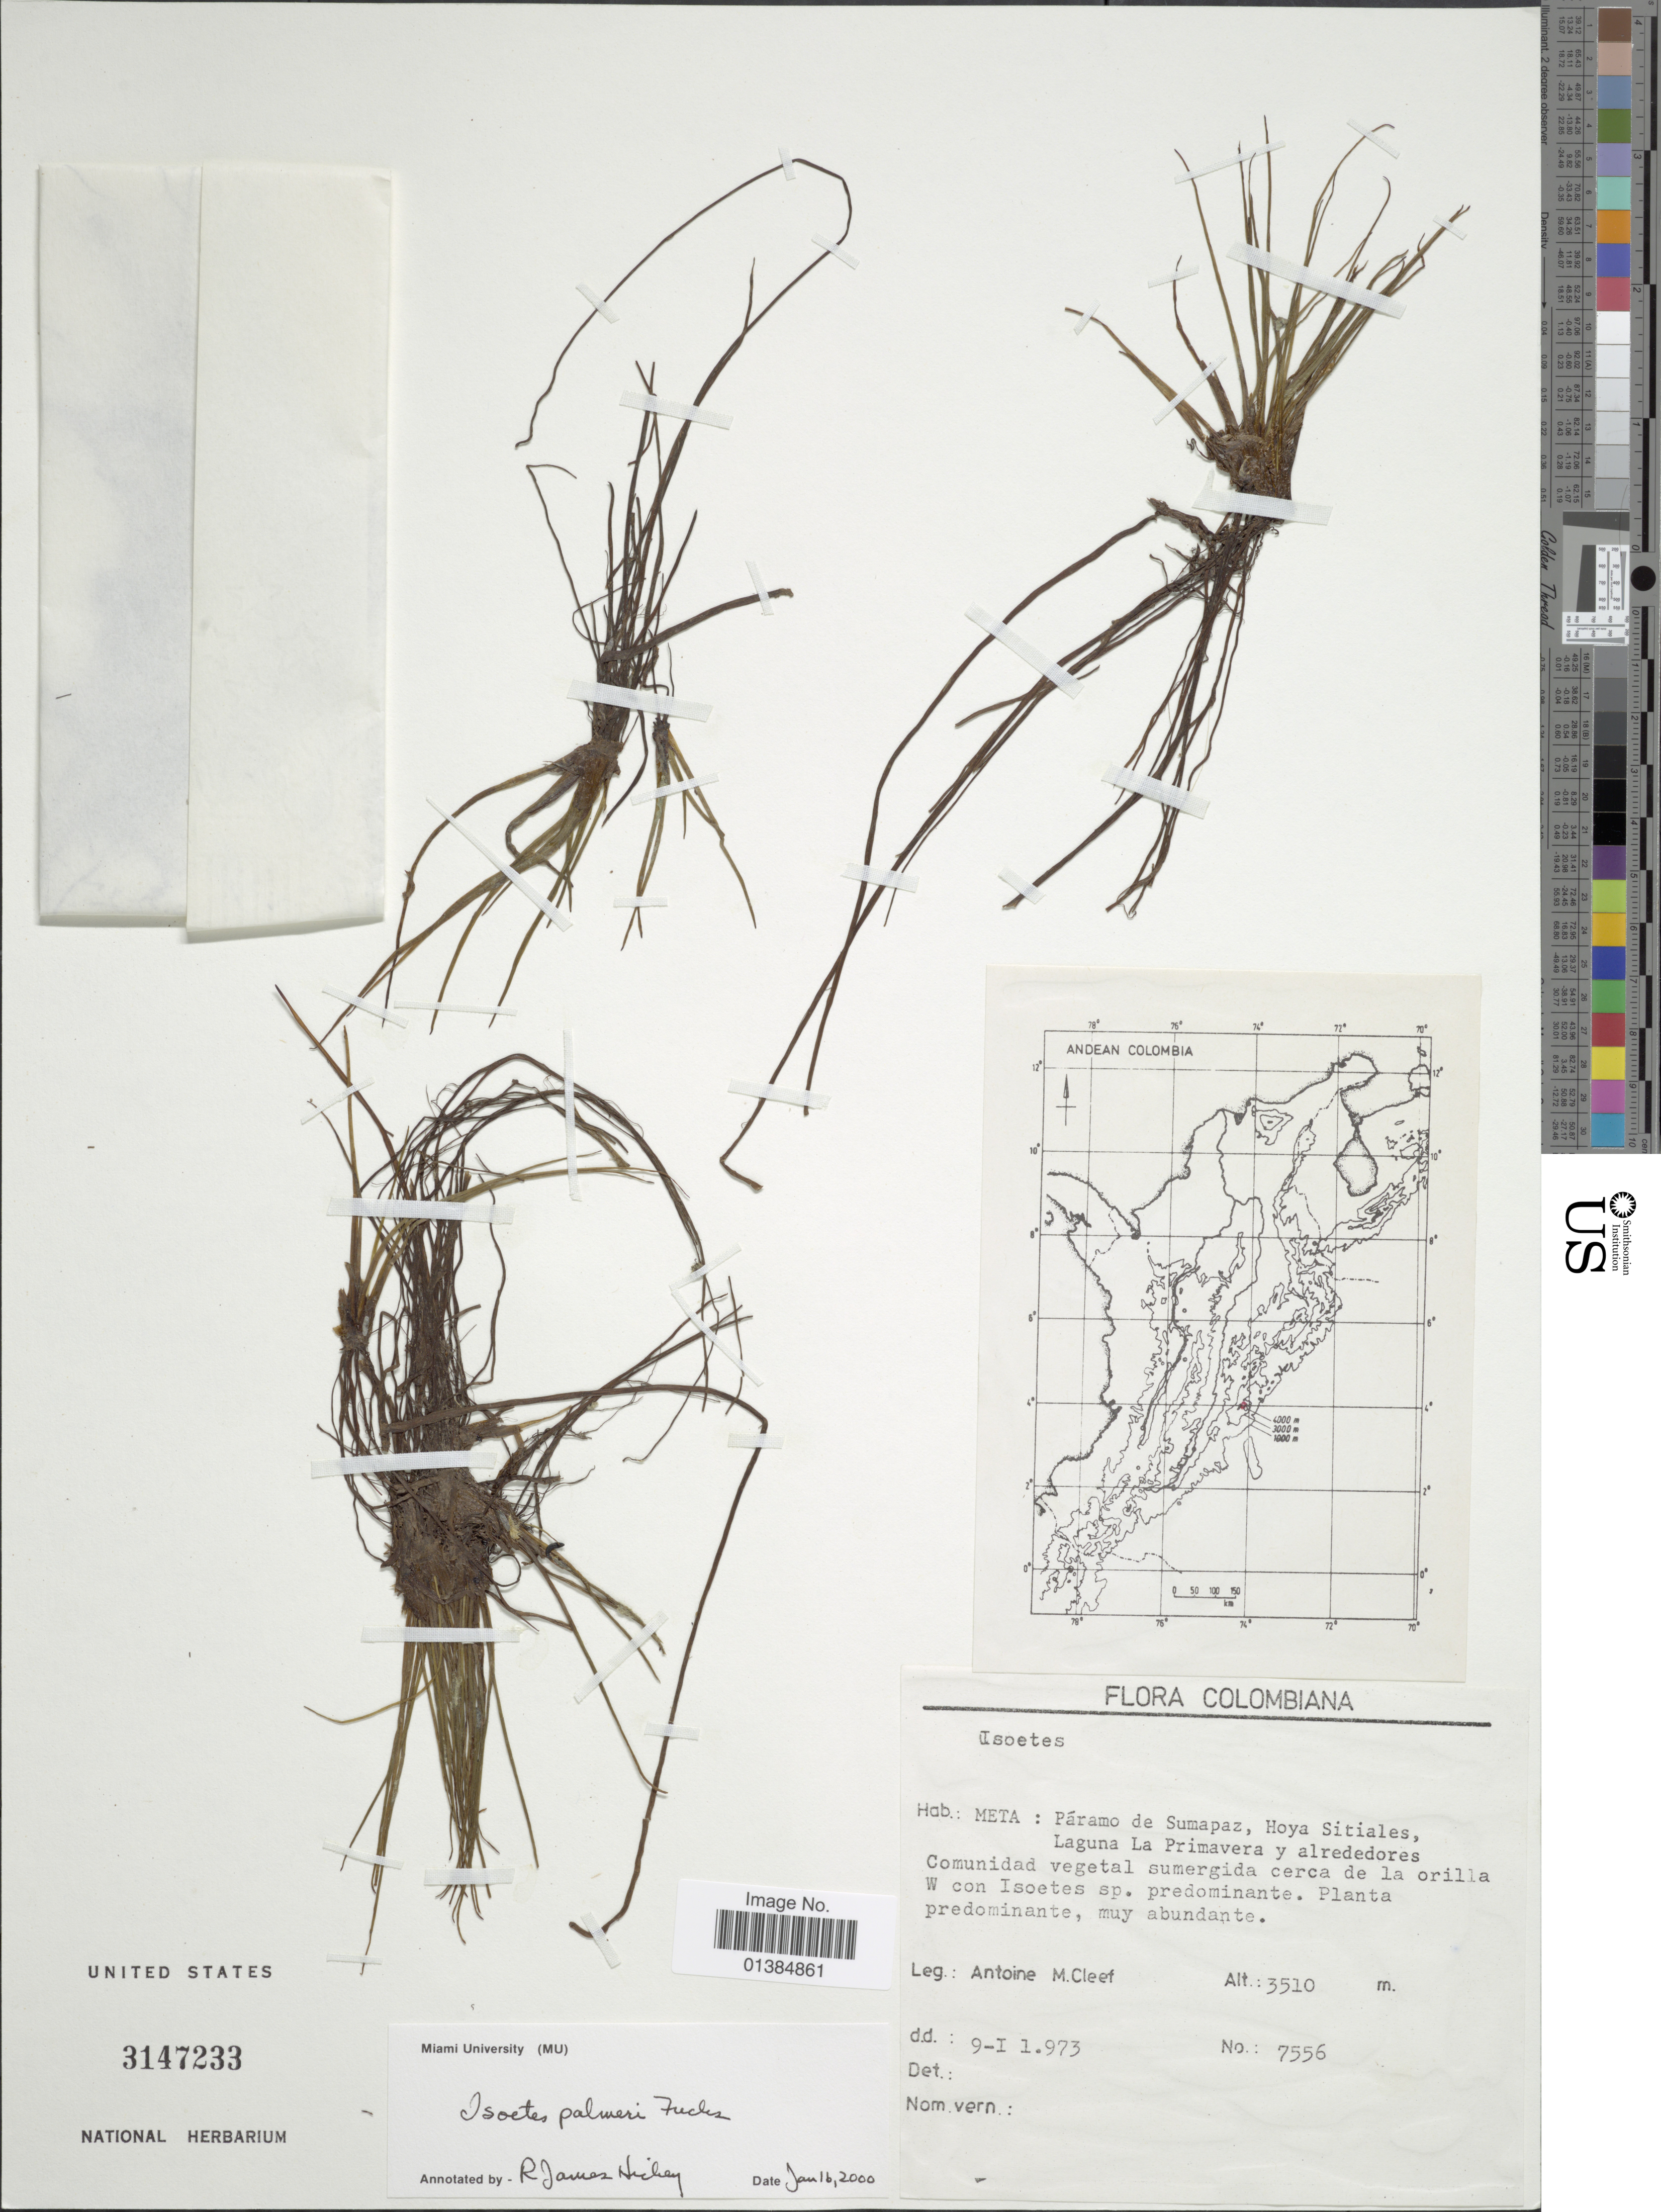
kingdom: Plantae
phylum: Tracheophyta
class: Lycopodiopsida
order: Isoetales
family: Isoetaceae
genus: Isoetes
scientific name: Isoetes palmeri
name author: H.P. Fuchs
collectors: A. M. Cleef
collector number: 7556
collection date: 1973-01-09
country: Colombia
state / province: Meta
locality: Páramo de Sumapaz, Hoya Sitiales, Laguna La Primavera y alrededores.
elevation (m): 3510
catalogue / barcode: US 3147233